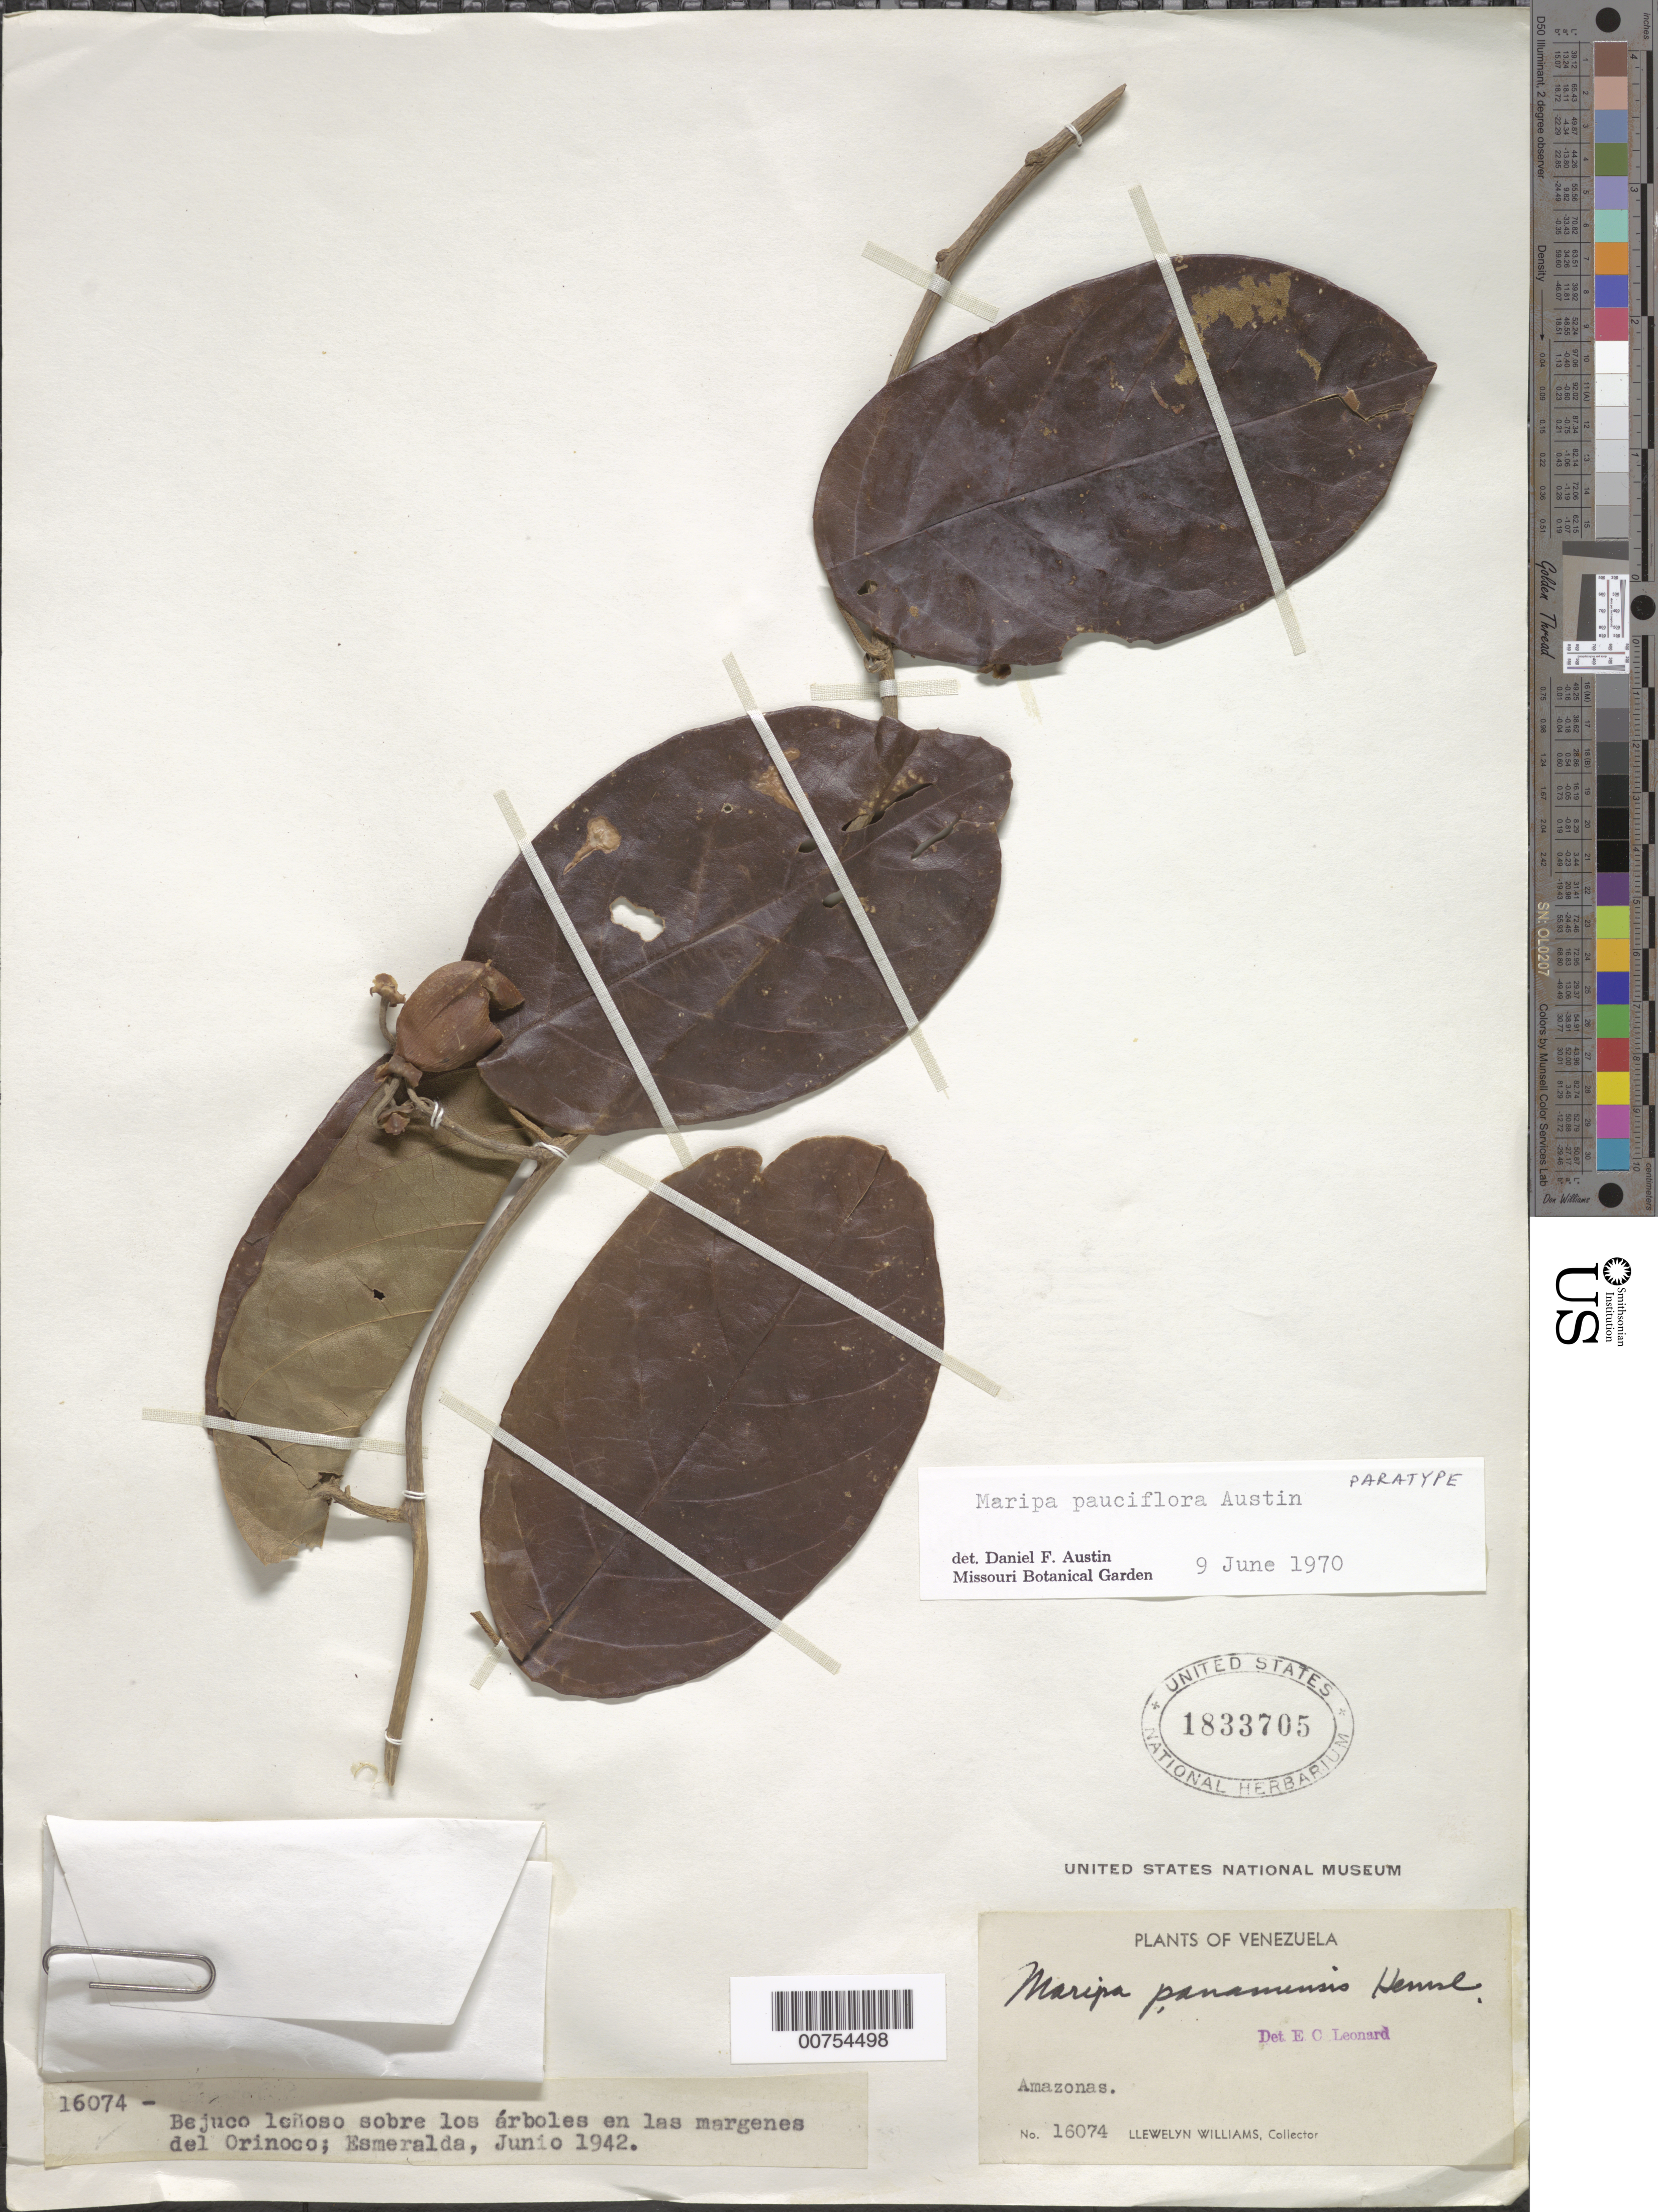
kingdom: Plantae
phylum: Tracheophyta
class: Magnoliopsida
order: Solanales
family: Convolvulaceae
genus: Maripa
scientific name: Maripa pauciflora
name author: D.F. Austin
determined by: Austin, D. F.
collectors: Ll. Williams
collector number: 16074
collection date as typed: Jun-42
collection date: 1942-06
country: Venezuela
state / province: Amazonas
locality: Esmeralda, Alto Orinoco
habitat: Along river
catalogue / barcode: US 1833705